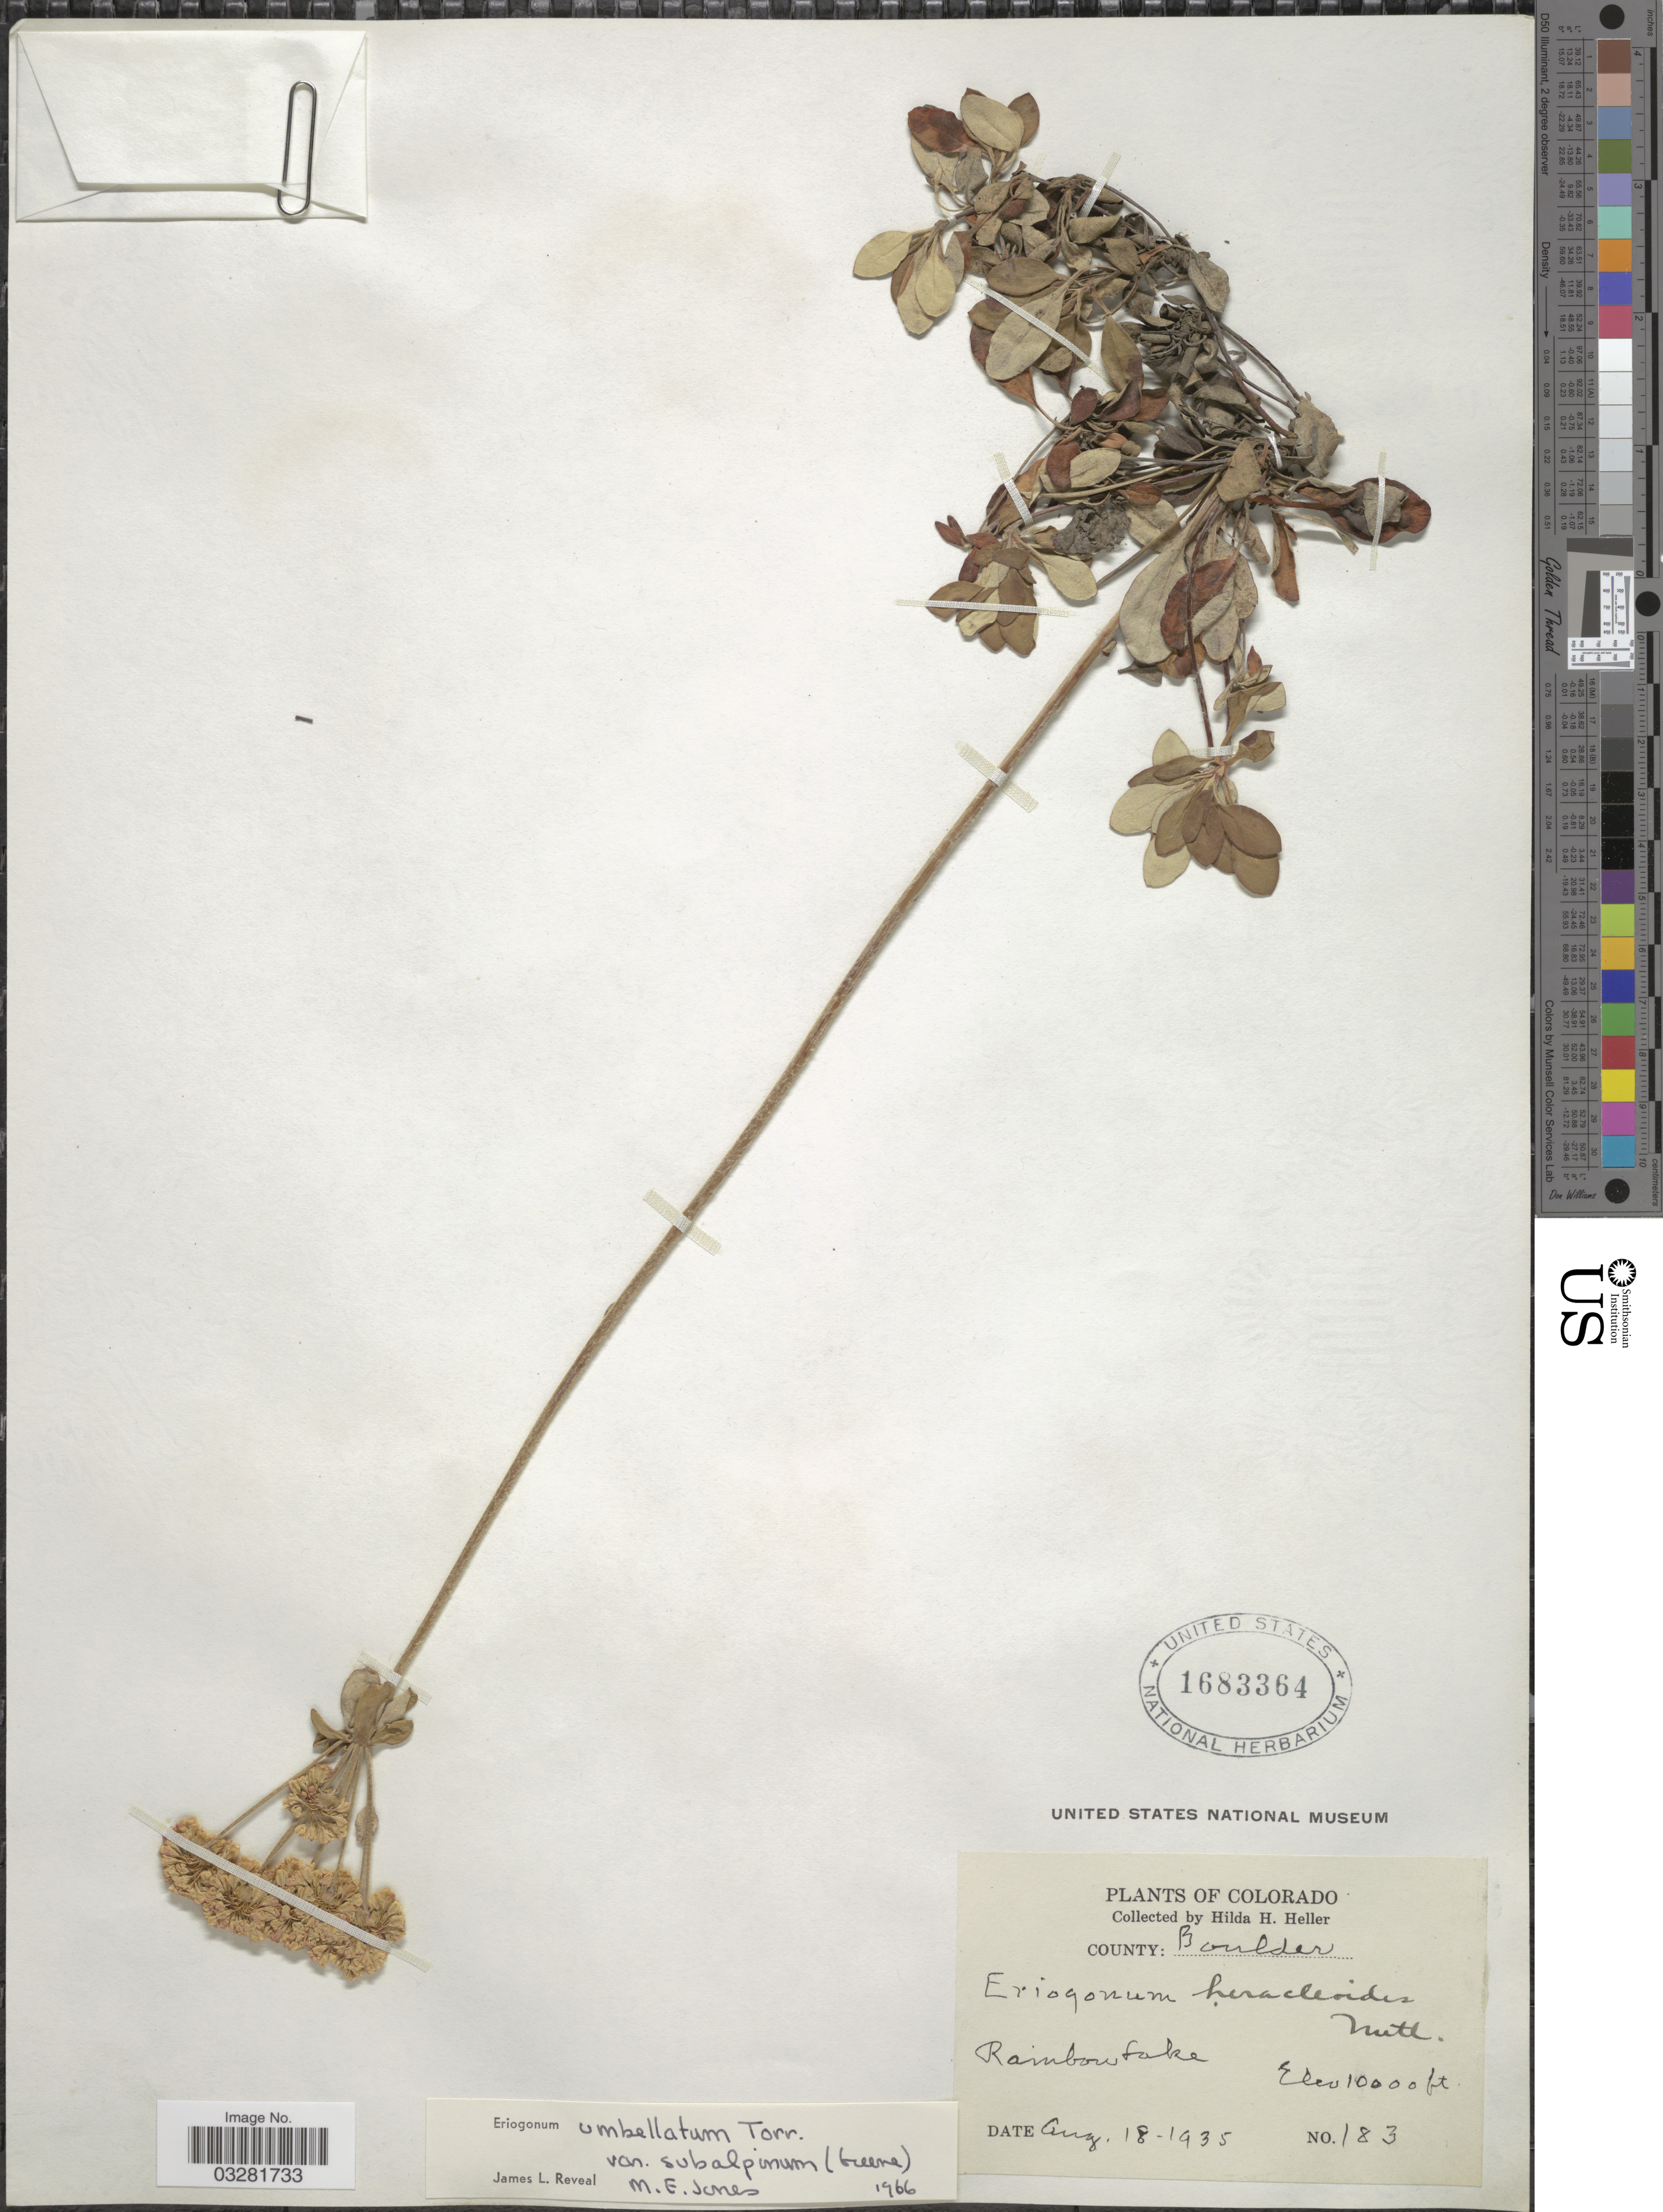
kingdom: Plantae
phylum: Tracheophyta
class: Magnoliopsida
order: Caryophyllales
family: Polygonaceae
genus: Eriogonum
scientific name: Eriogonum umbellatum var. subalpinum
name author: M.E. Jones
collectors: H. H. Heller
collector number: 183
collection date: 1935-08-18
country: United States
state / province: Colorado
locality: County: Boulder. Rainbow Lake.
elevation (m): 3048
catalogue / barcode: US 1683364